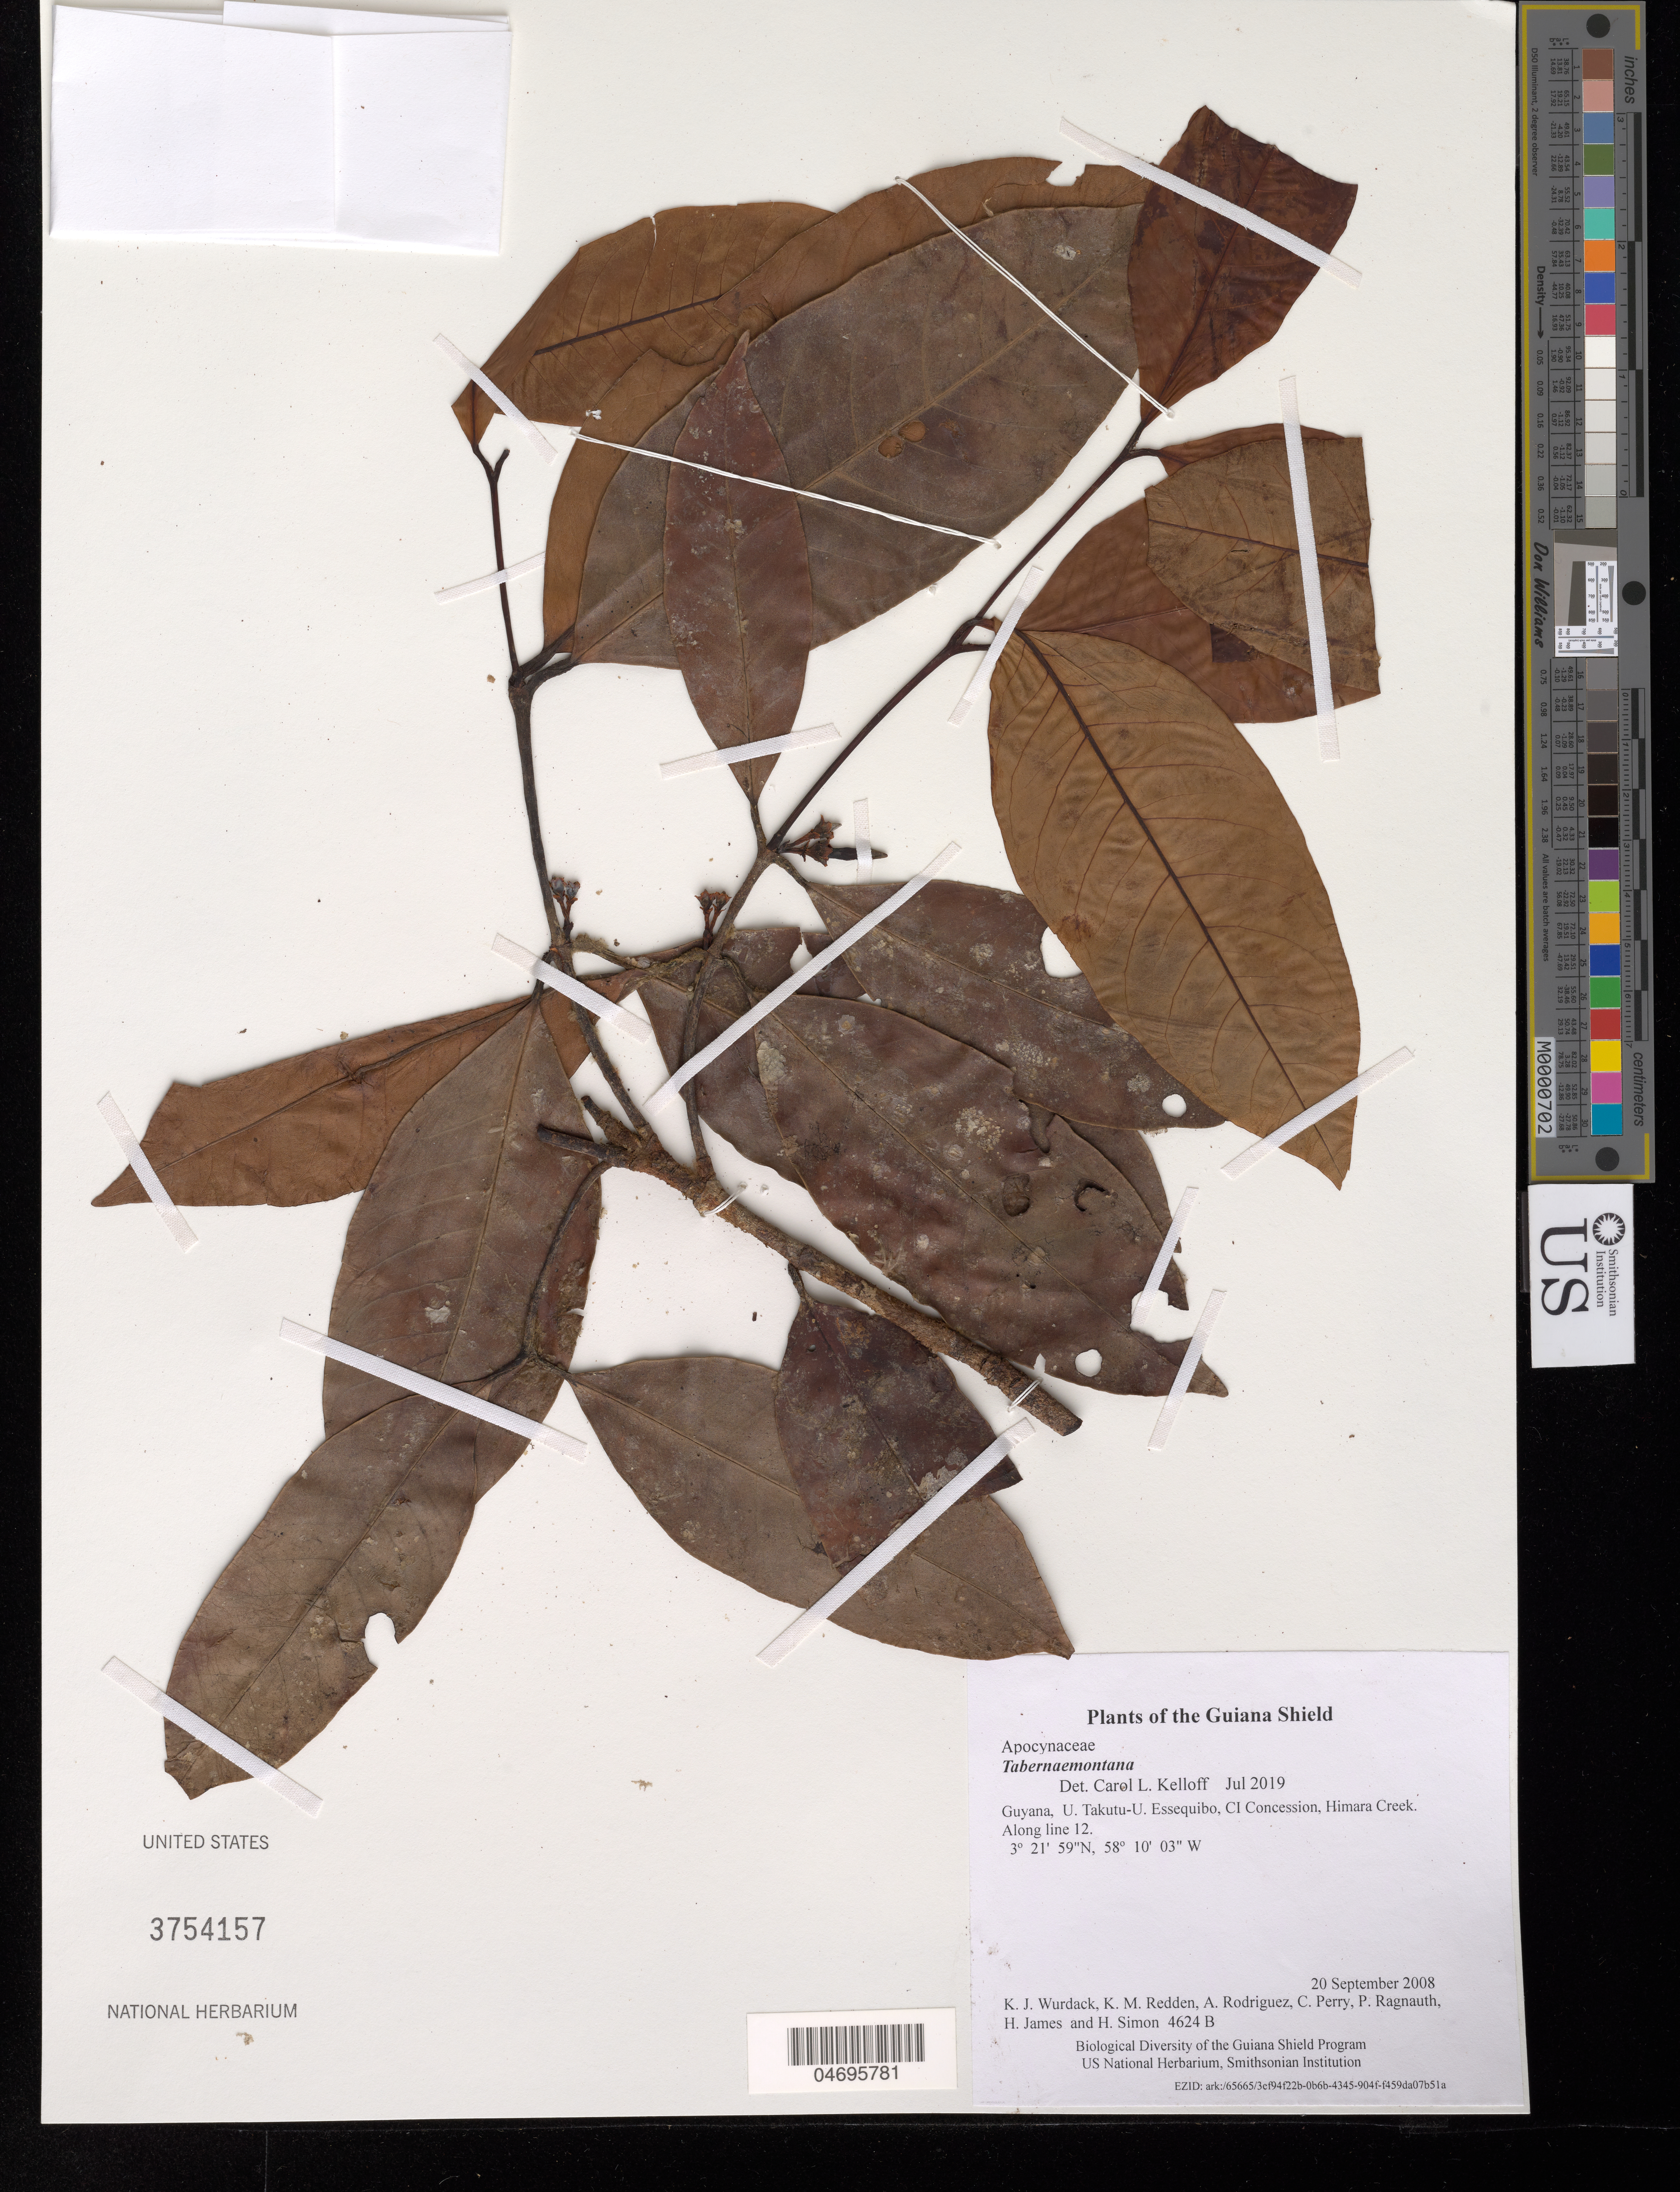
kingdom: Plantae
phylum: Tracheophyta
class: Magnoliopsida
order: Gentianales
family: Apocynaceae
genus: Tabernaemontana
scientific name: Tabernaemontana sp.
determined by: Kelloff, Carol L.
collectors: K. Wurdack, K. M. Redden, A. Rodriguez, C. Perry, P. Ragnauth, H. James & H. Simon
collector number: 4624 B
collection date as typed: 20 September 2008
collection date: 2008-09-20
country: Guyana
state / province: U. Takutu-U. Essequibo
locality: CI Concession, Himara Creek. Along line 12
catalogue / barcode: US 3754157